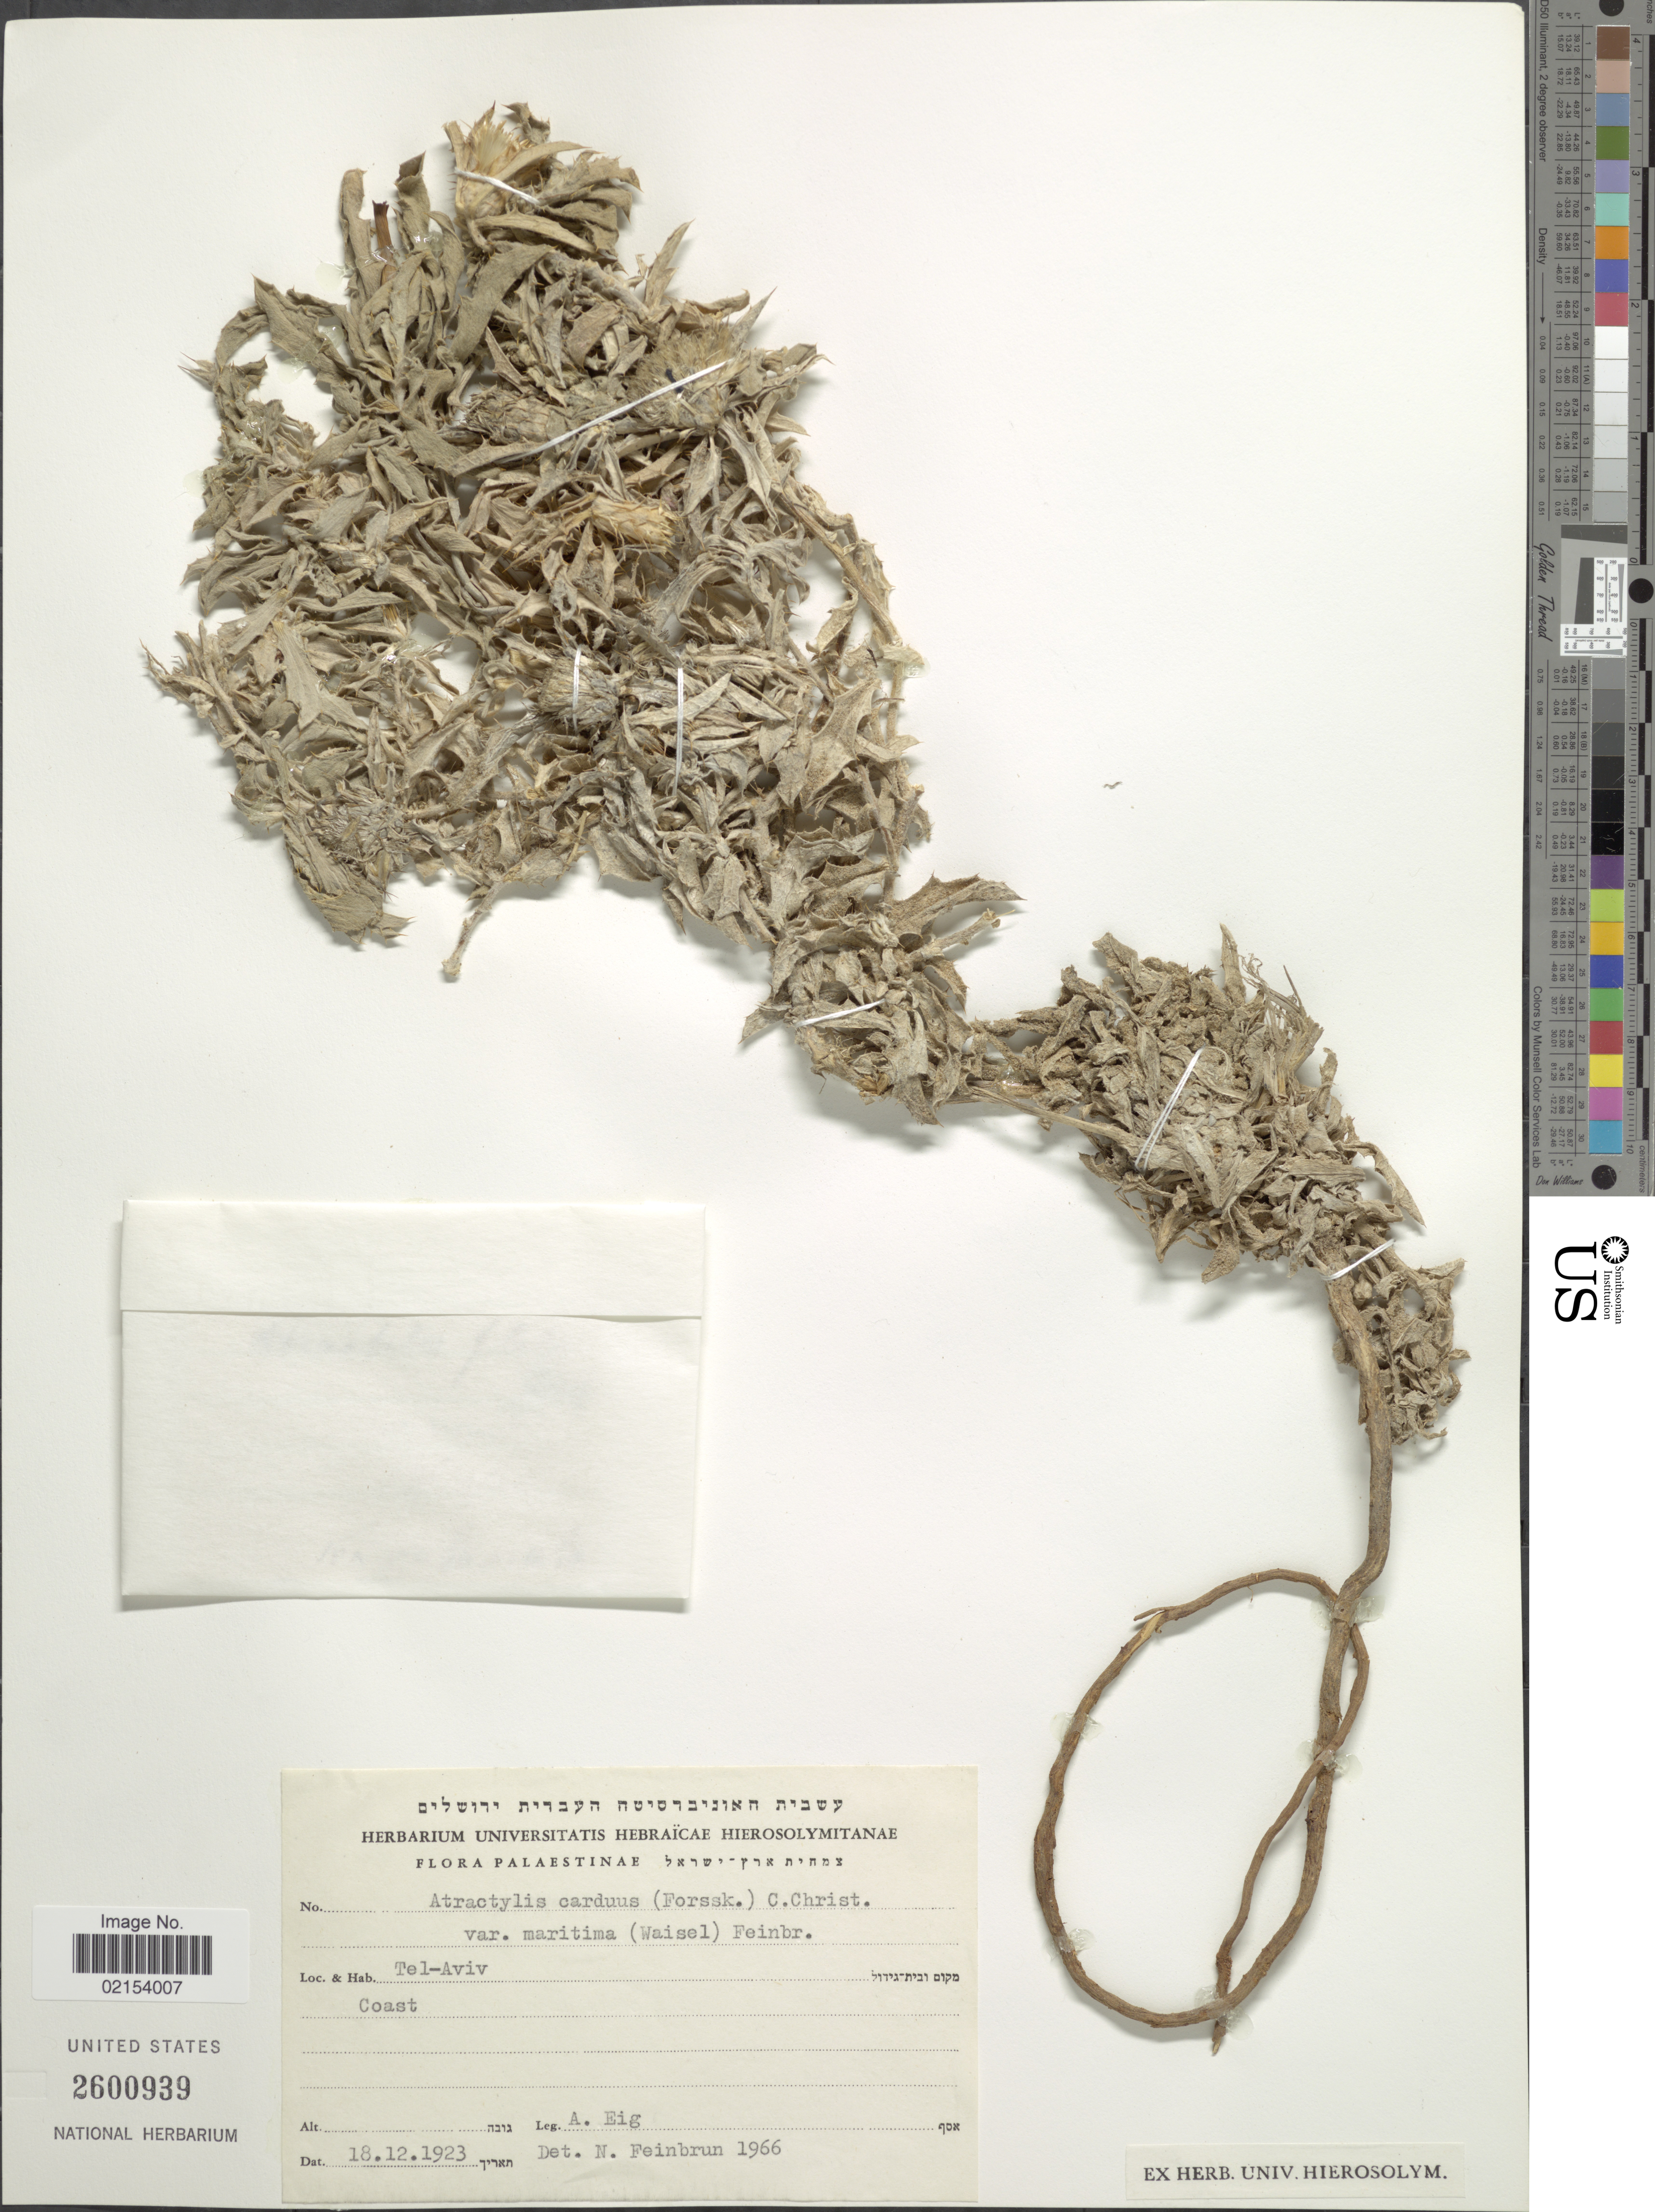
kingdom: Plantae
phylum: Tracheophyta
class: Magnoliopsida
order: Asterales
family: Asteraceae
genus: Atractylis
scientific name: Atractylis carduus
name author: (Forssk.) C. Chr.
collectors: A. Eig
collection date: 1923-12-18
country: Israel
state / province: Tel Aviv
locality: Palaestinae. Coast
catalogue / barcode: US 2600939